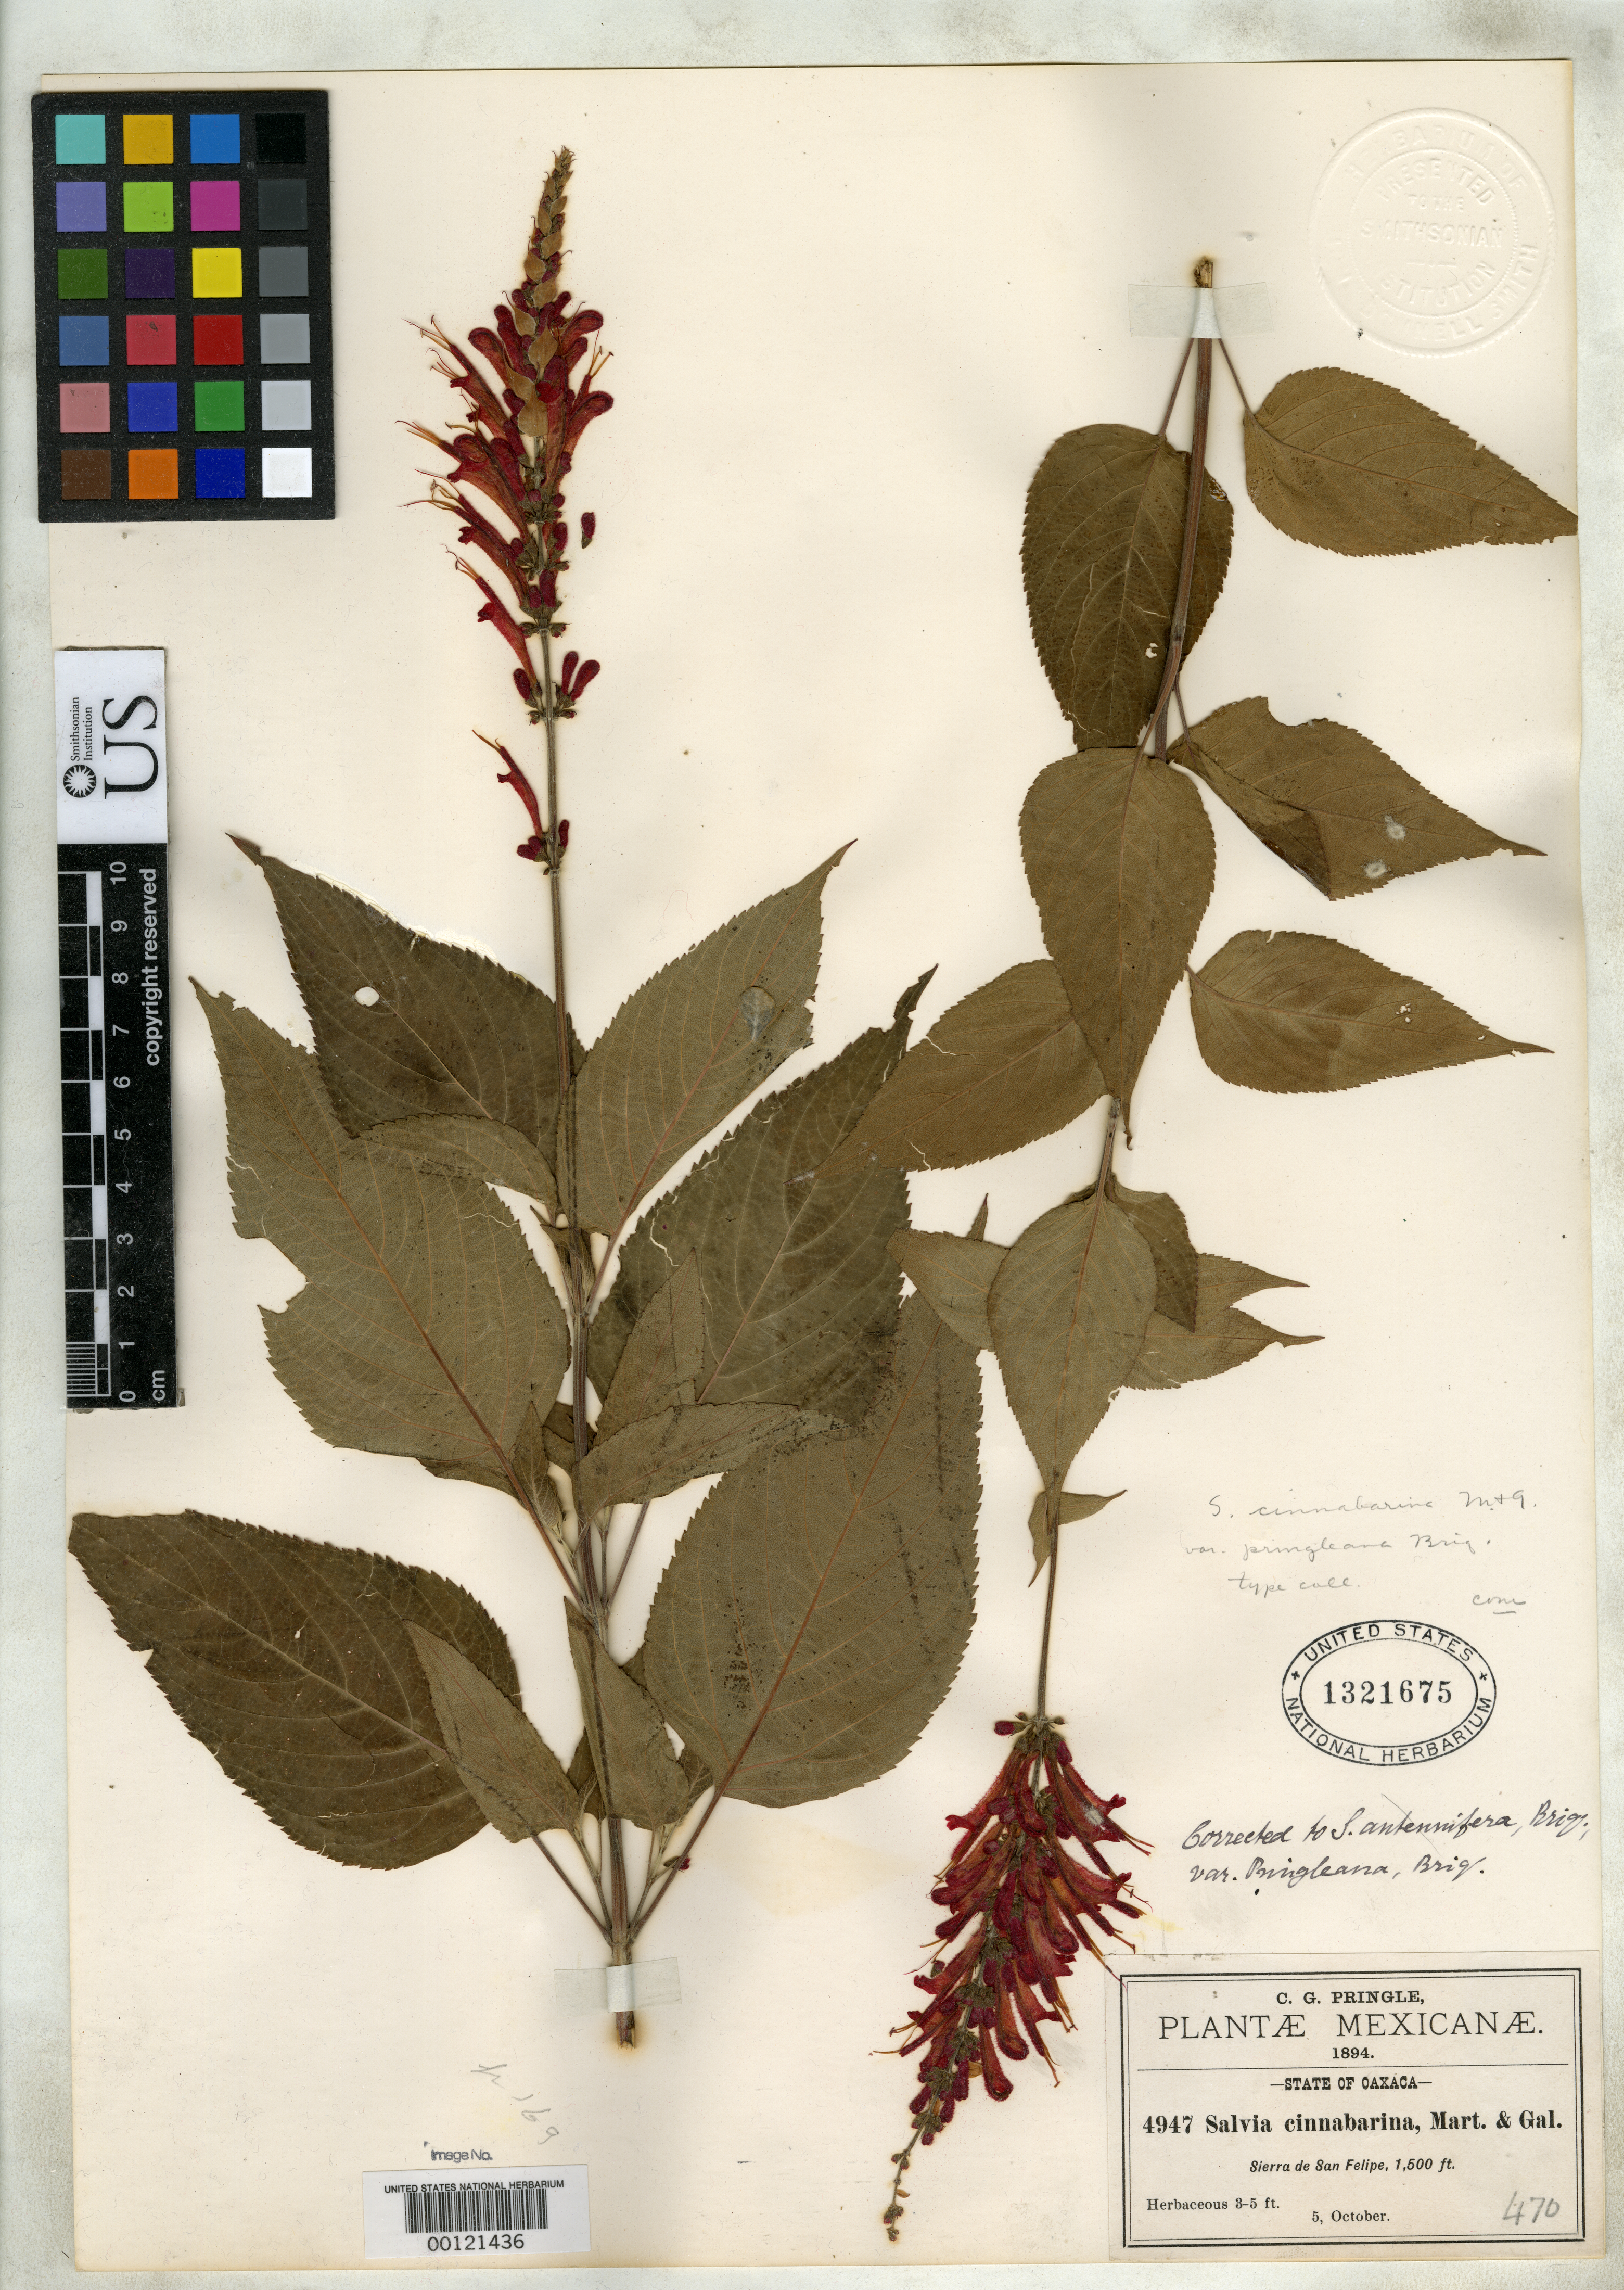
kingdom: Plantae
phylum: Tracheophyta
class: Magnoliopsida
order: Lamiales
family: Lamiaceae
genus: Salvia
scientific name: Salvia cinnabarina var. pringleana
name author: Briq.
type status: Isotype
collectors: C. G. Pringle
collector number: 4947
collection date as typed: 05 Oct 1894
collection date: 1894-10-05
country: Mexico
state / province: Oaxaca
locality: Sierra de San Felipe.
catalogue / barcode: US 1321675